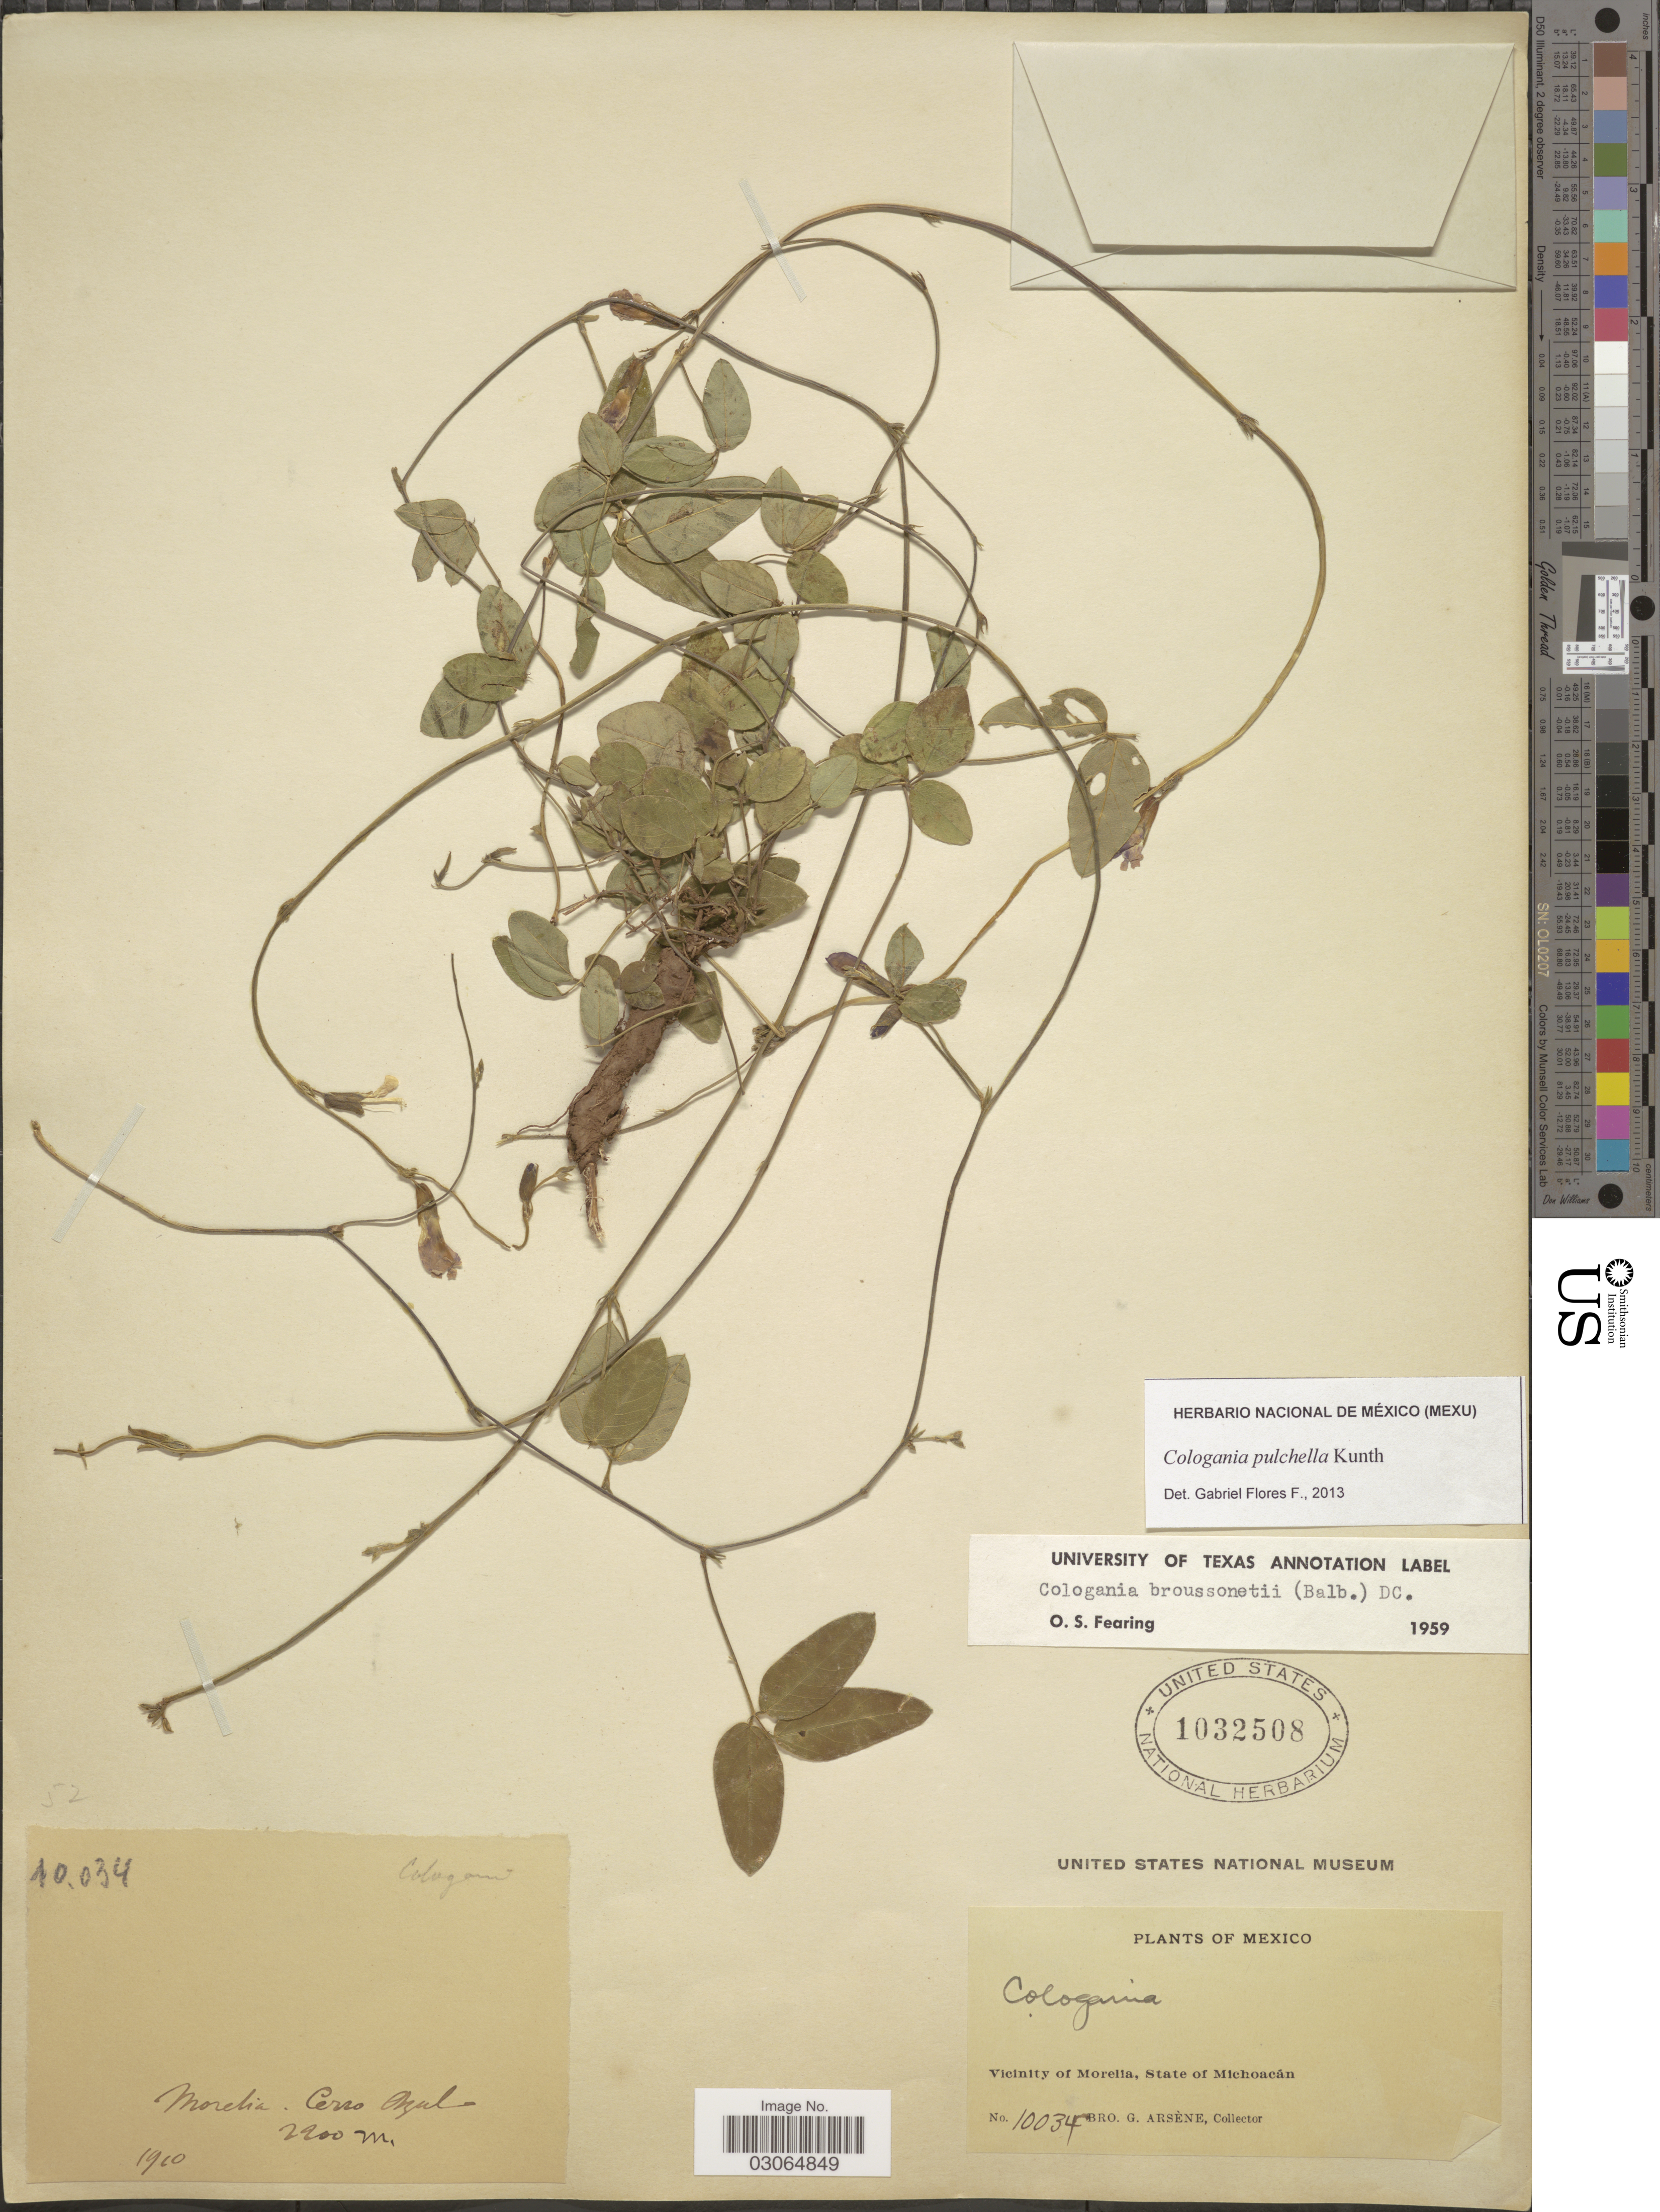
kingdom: Plantae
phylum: Tracheophyta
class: Magnoliopsida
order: Fabales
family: Fabaceae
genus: Cologania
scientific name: Cologania broussonetii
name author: (Balb.) DC.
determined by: Fearing, O. S.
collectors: Bro. G. Arsène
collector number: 10034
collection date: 1910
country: Mexico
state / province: Michoacán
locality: Vicinity of Morelia. Cerro Azul.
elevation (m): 2200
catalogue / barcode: US 1032508